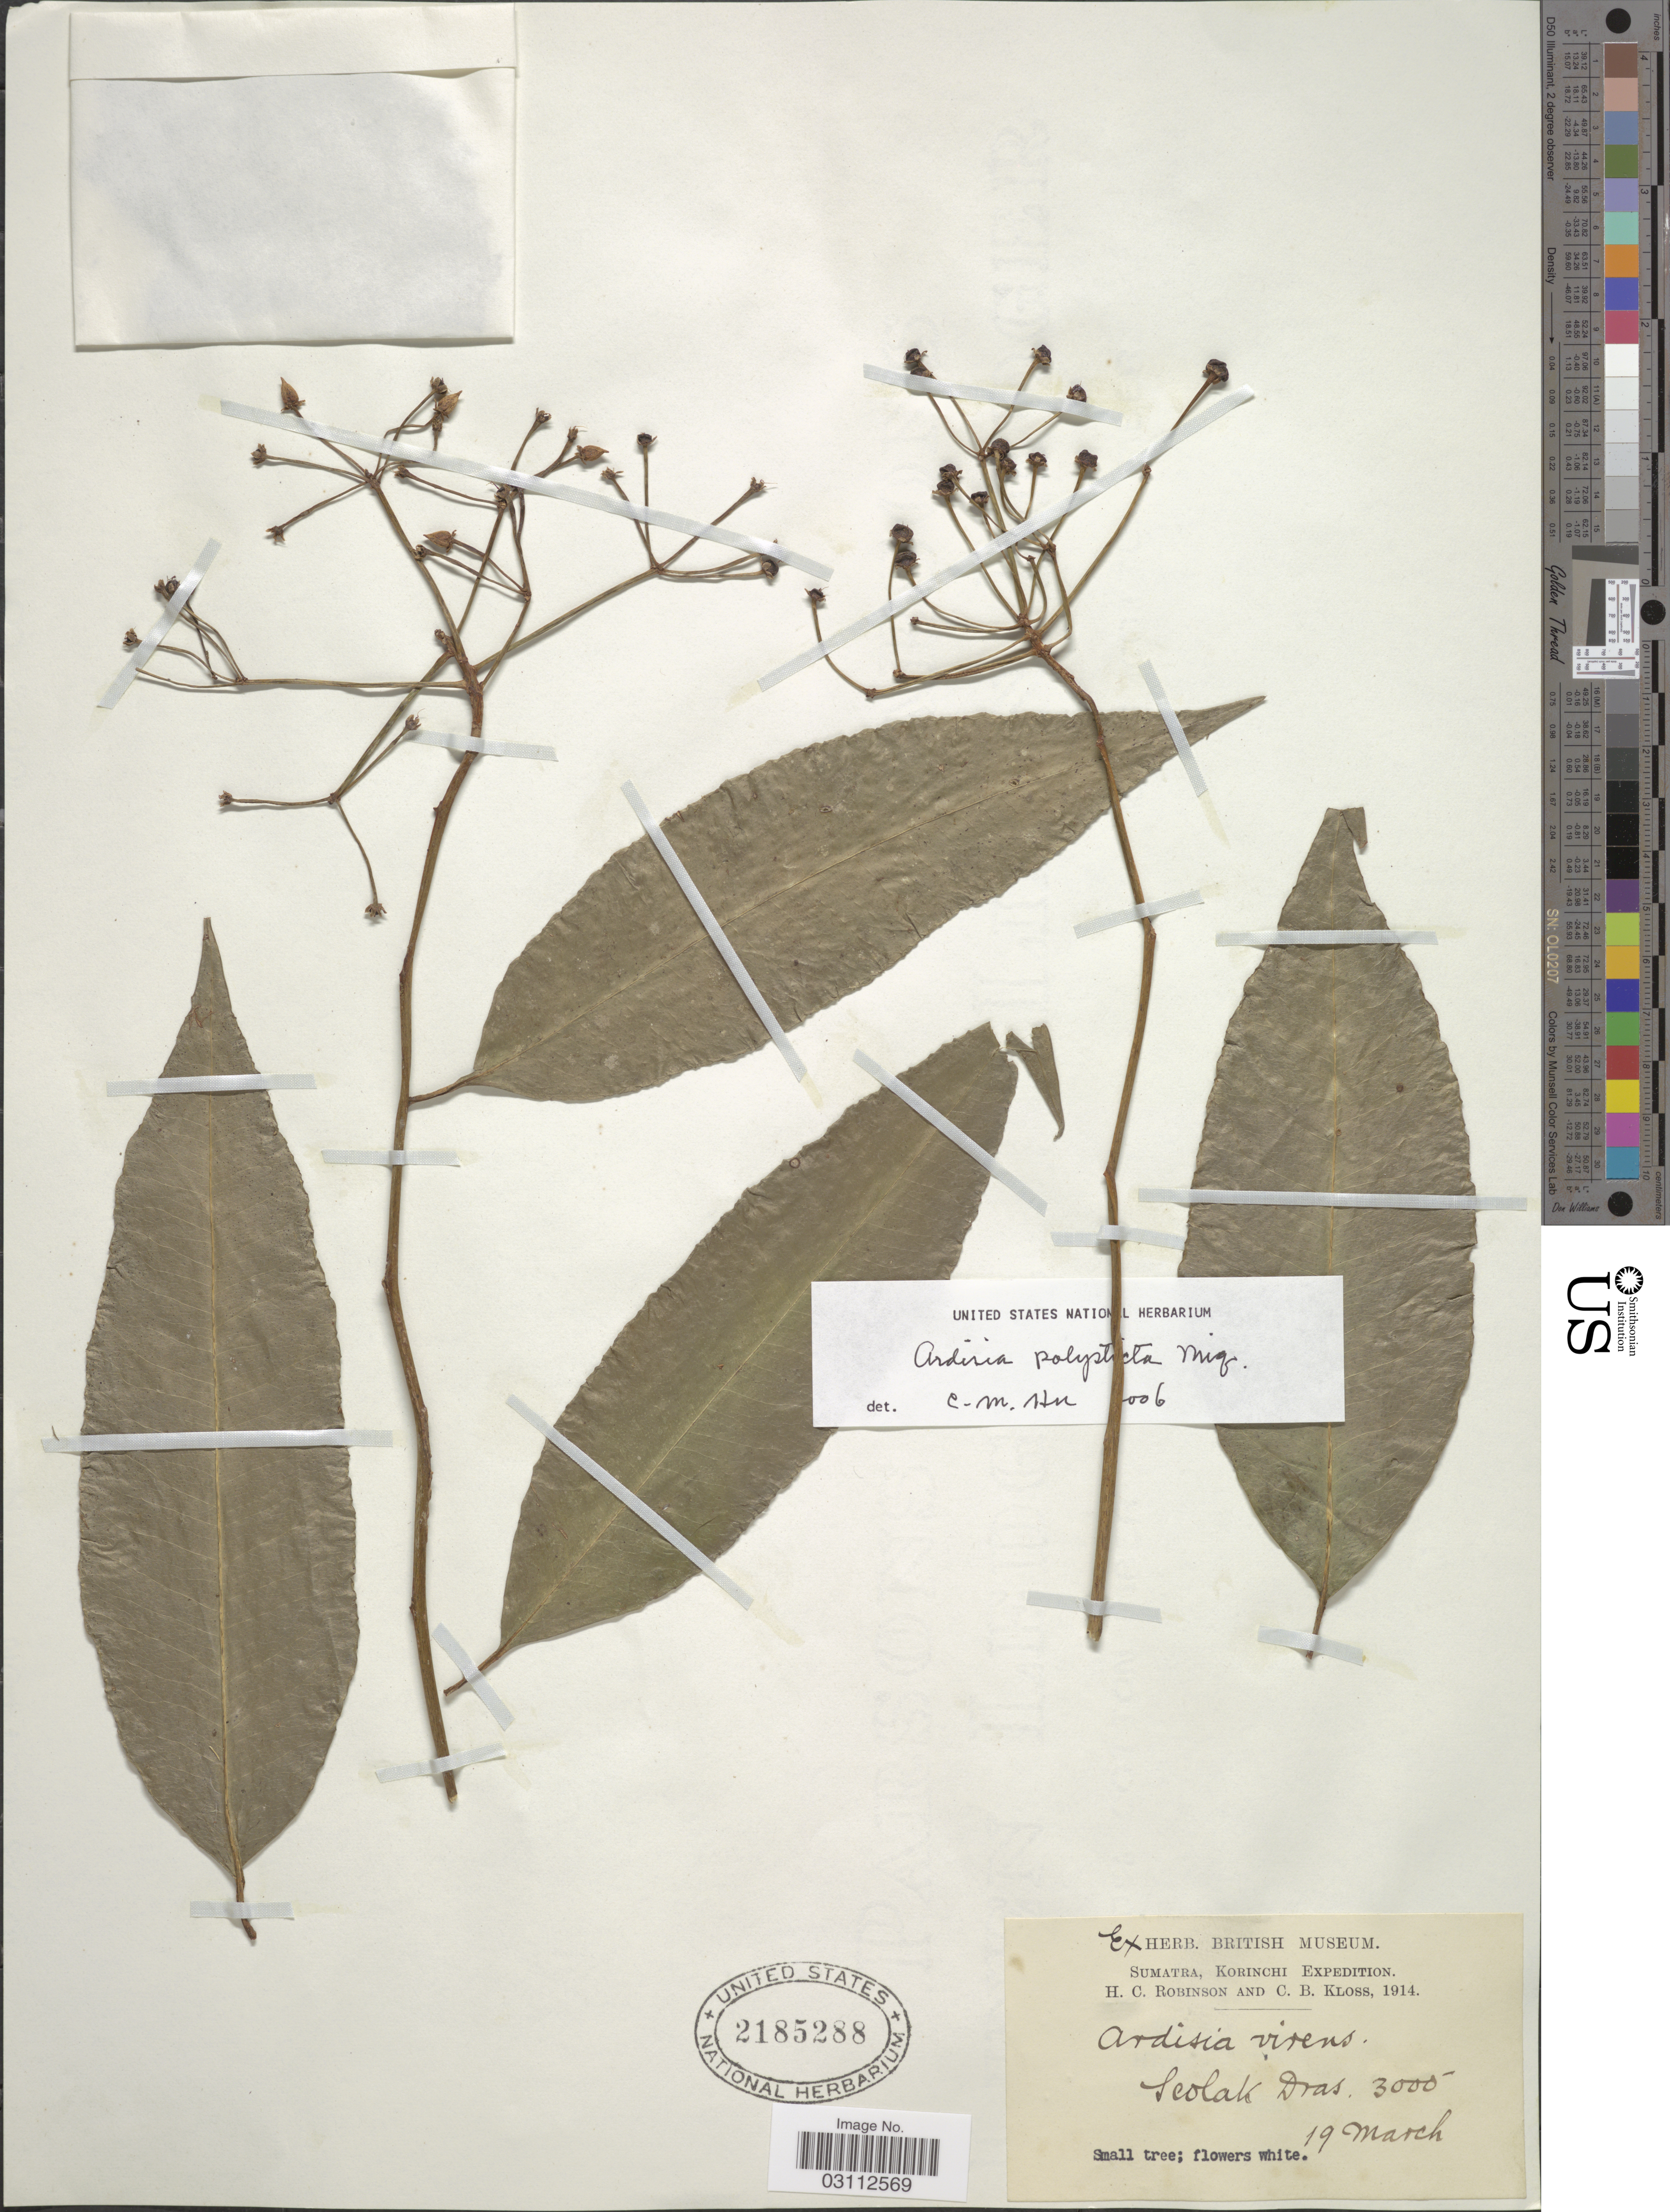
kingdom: Plantae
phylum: Tracheophyta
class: Magnoliopsida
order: Ericales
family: Primulaceae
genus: Ardisia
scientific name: Ardisia virens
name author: Kurz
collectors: H. C. Robinson & C. Kloss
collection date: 1914-03-19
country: Indonesia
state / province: Sumatra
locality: Korinchi. Scolak Dras.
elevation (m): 914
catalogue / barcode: US 2185288